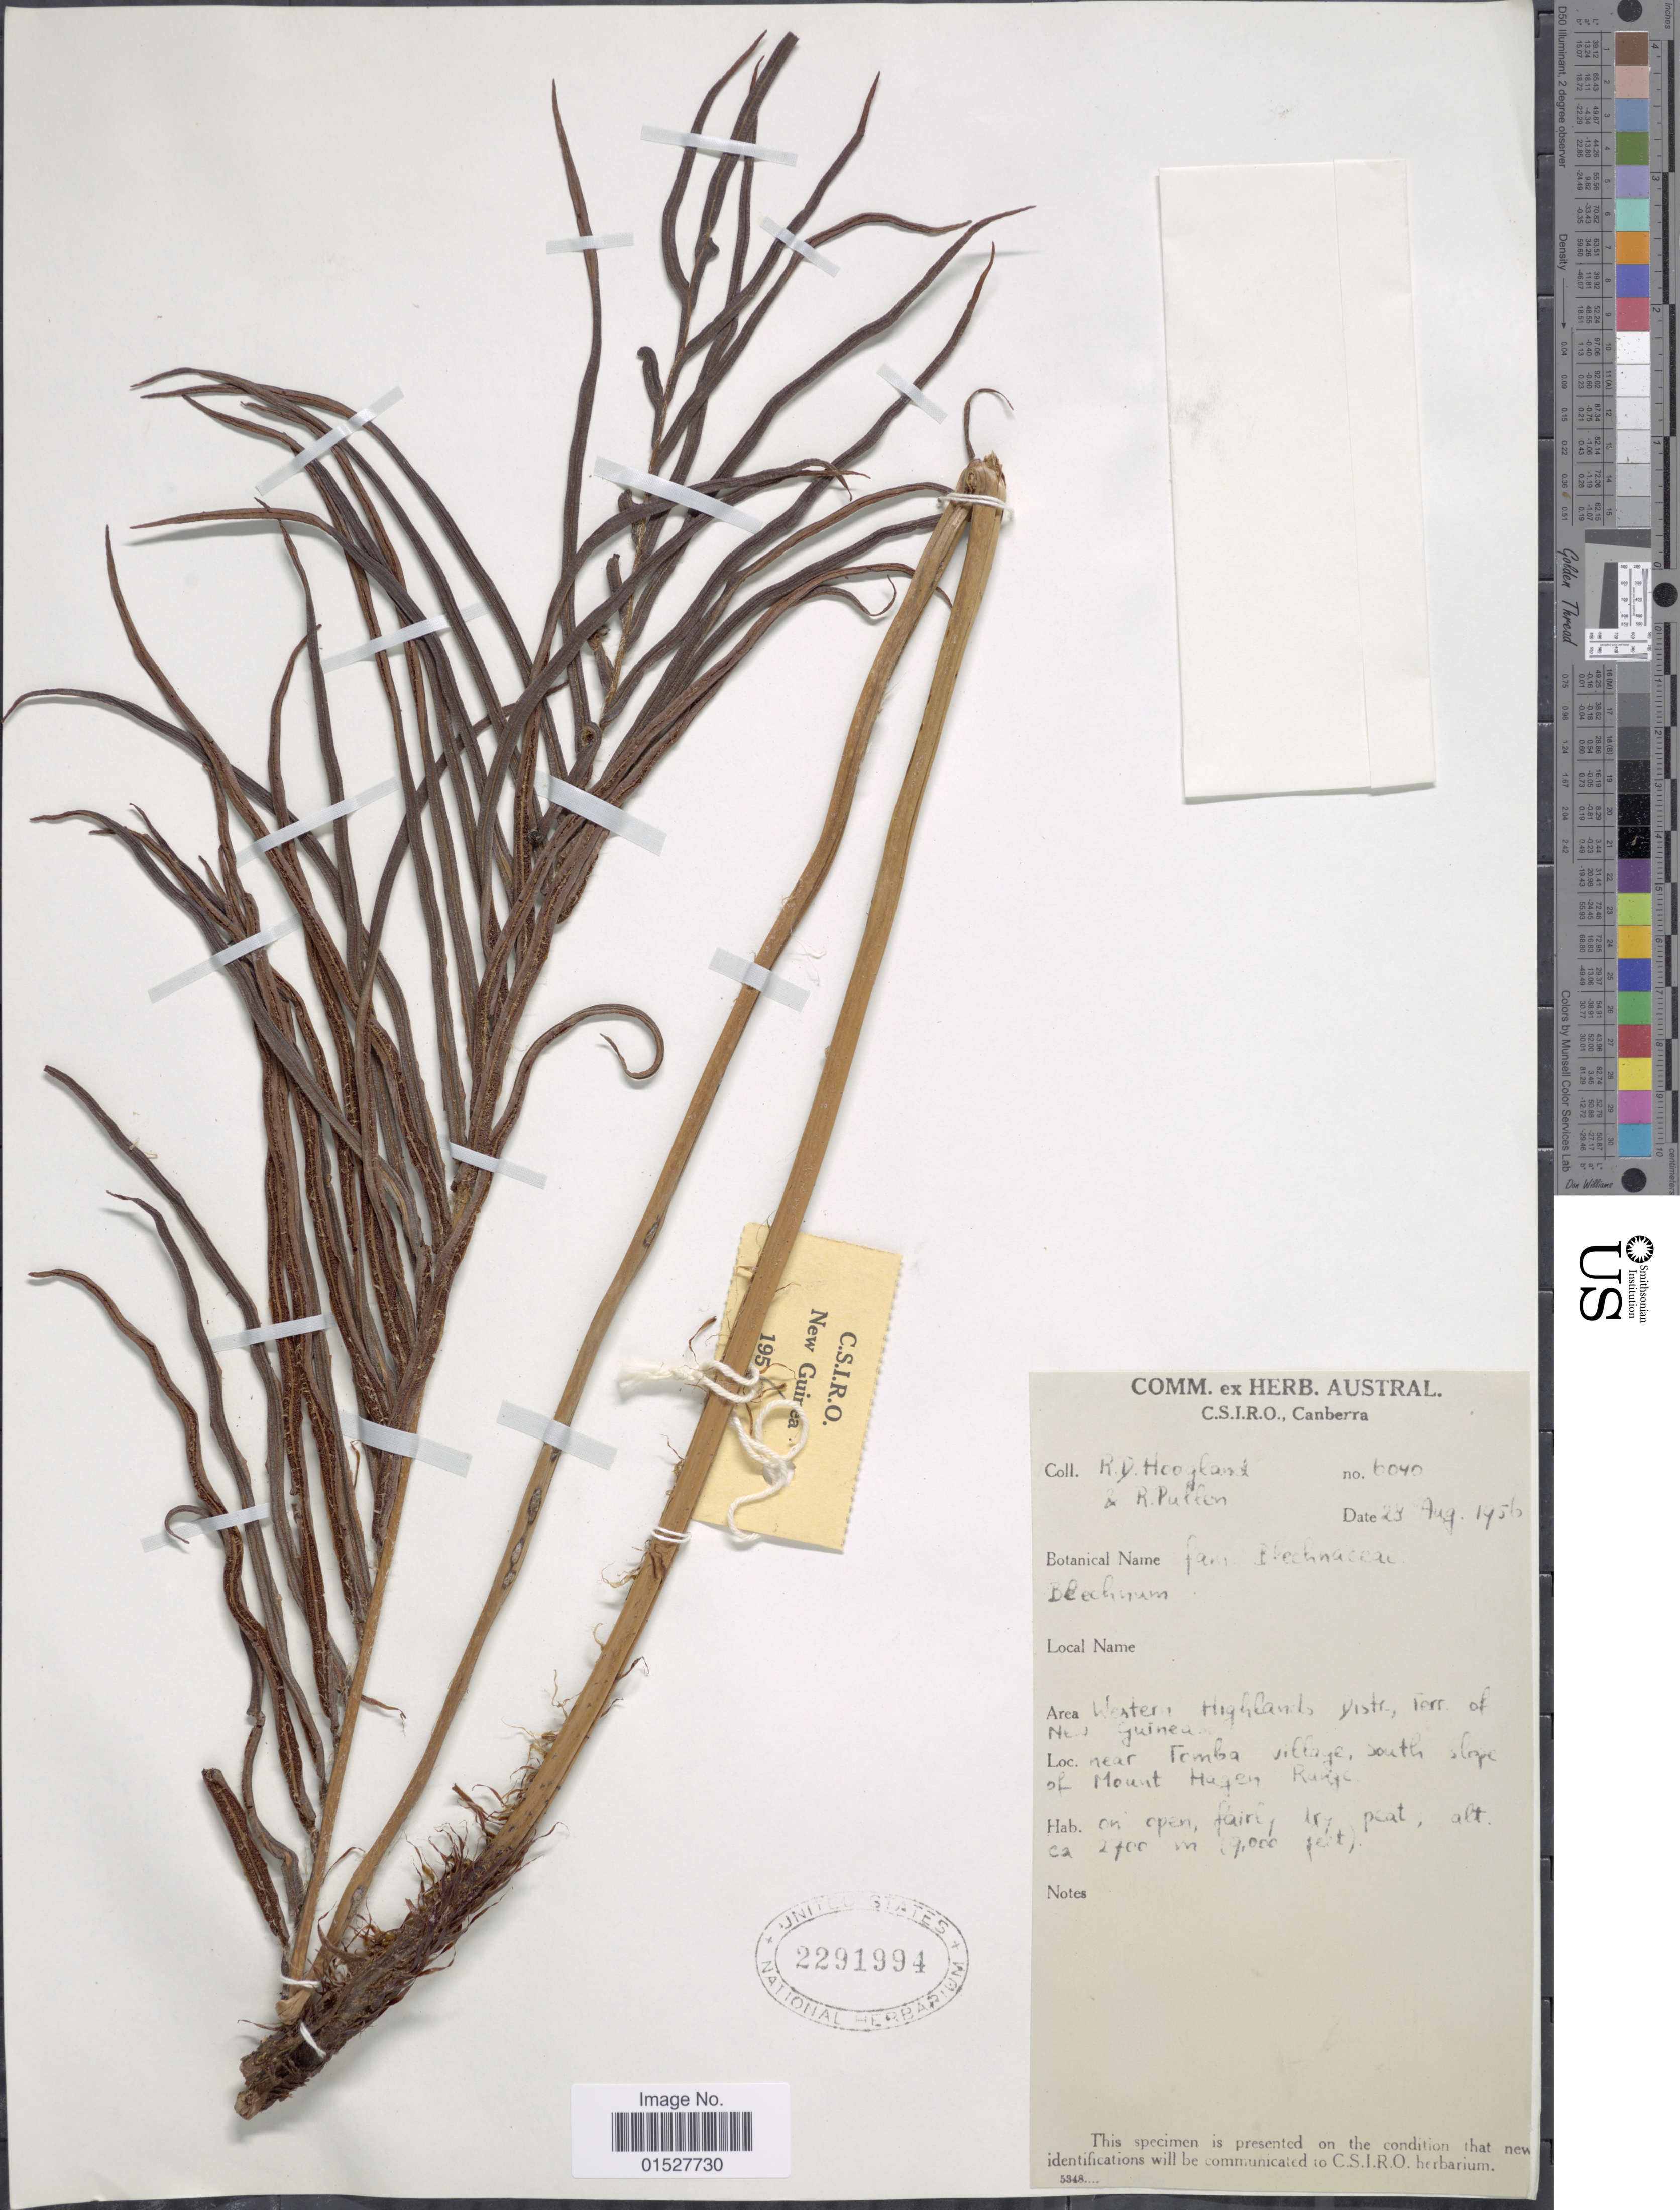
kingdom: Plantae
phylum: Tracheophyta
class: Polypodiopsida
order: Polypodiales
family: Blechnaceae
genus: Blechnum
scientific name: Blechnum sp.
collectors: R. D. Hoogland & R. Pullen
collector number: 6040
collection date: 1956-08-28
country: Papua New Guinea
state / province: Western Highlands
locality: Western Highlands Distr, Terr. of New Guinea. Near Tomba village, south slopes of Mount Hagen Ridge. [interpreted]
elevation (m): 2700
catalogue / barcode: US 2291994